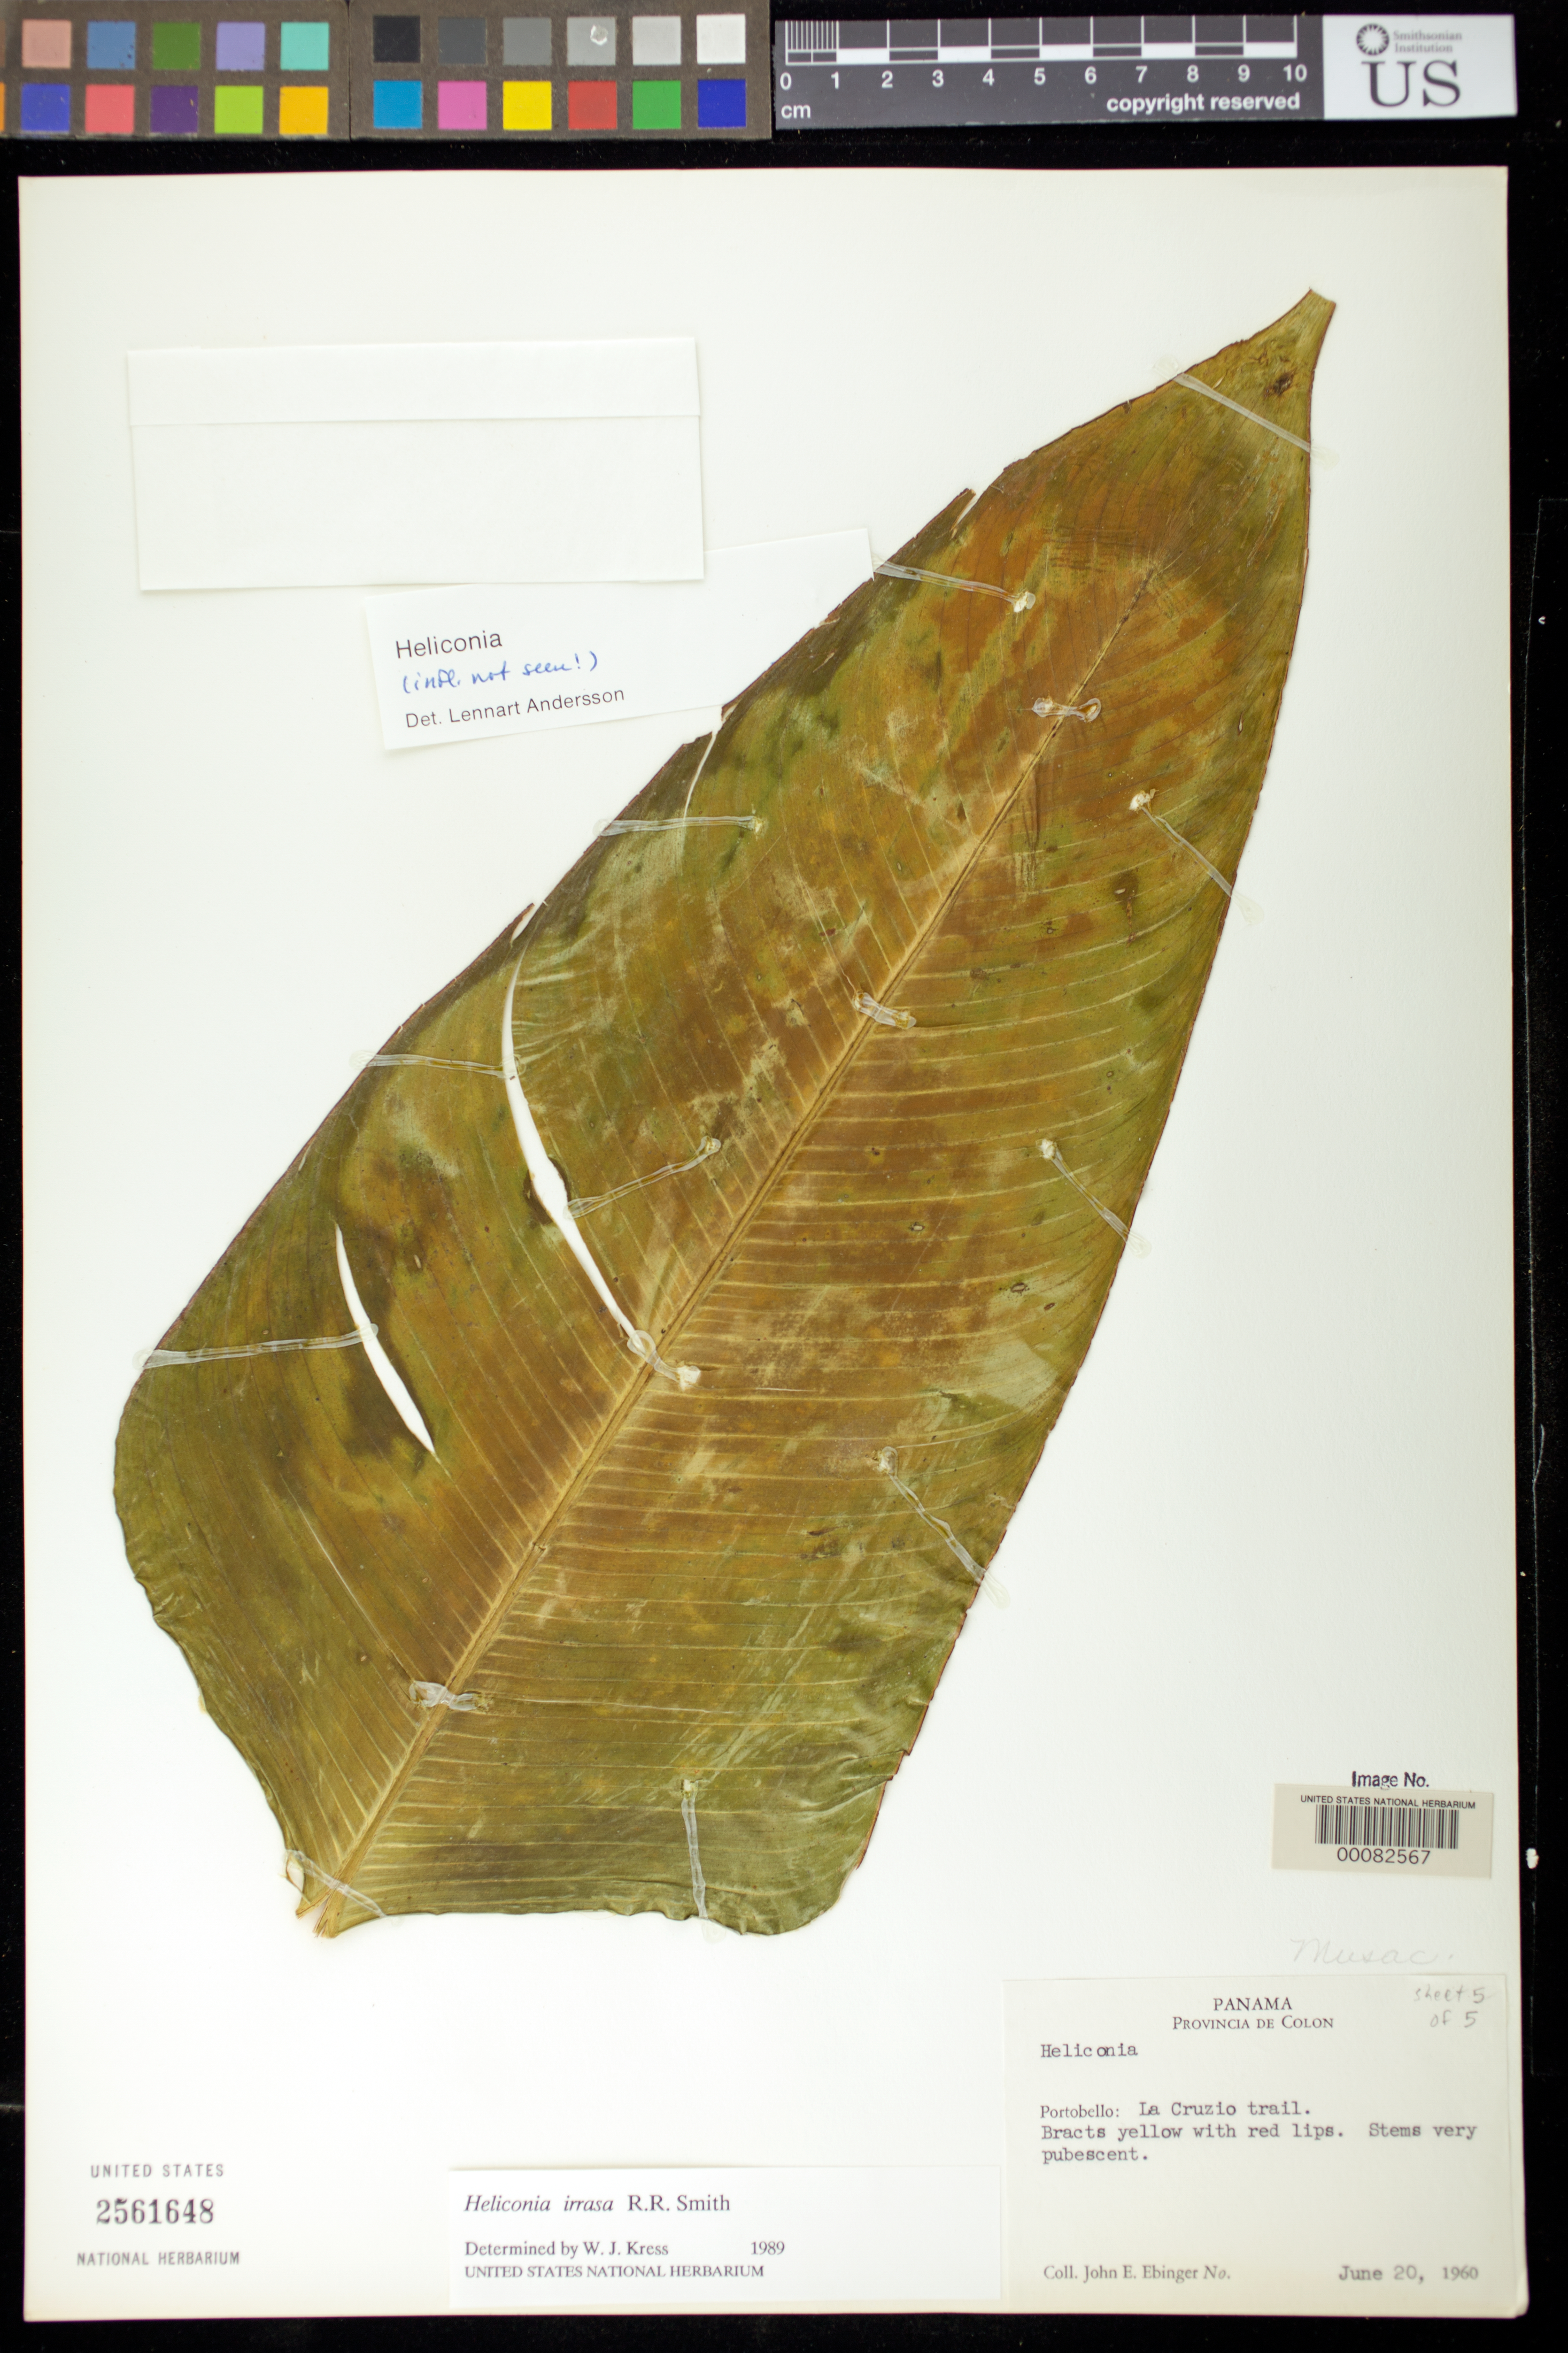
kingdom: Plantae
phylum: Tracheophyta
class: Liliopsida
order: Zingiberales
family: Heliconiaceae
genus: Heliconia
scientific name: Heliconia irrasa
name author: Lane ex R.R. Sm.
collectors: J. Ebinger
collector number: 104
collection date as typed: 20 Jun 1960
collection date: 1960-06-20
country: Panama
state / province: Colón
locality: Portobello: La Cruzio Trail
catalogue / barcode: US 2561648